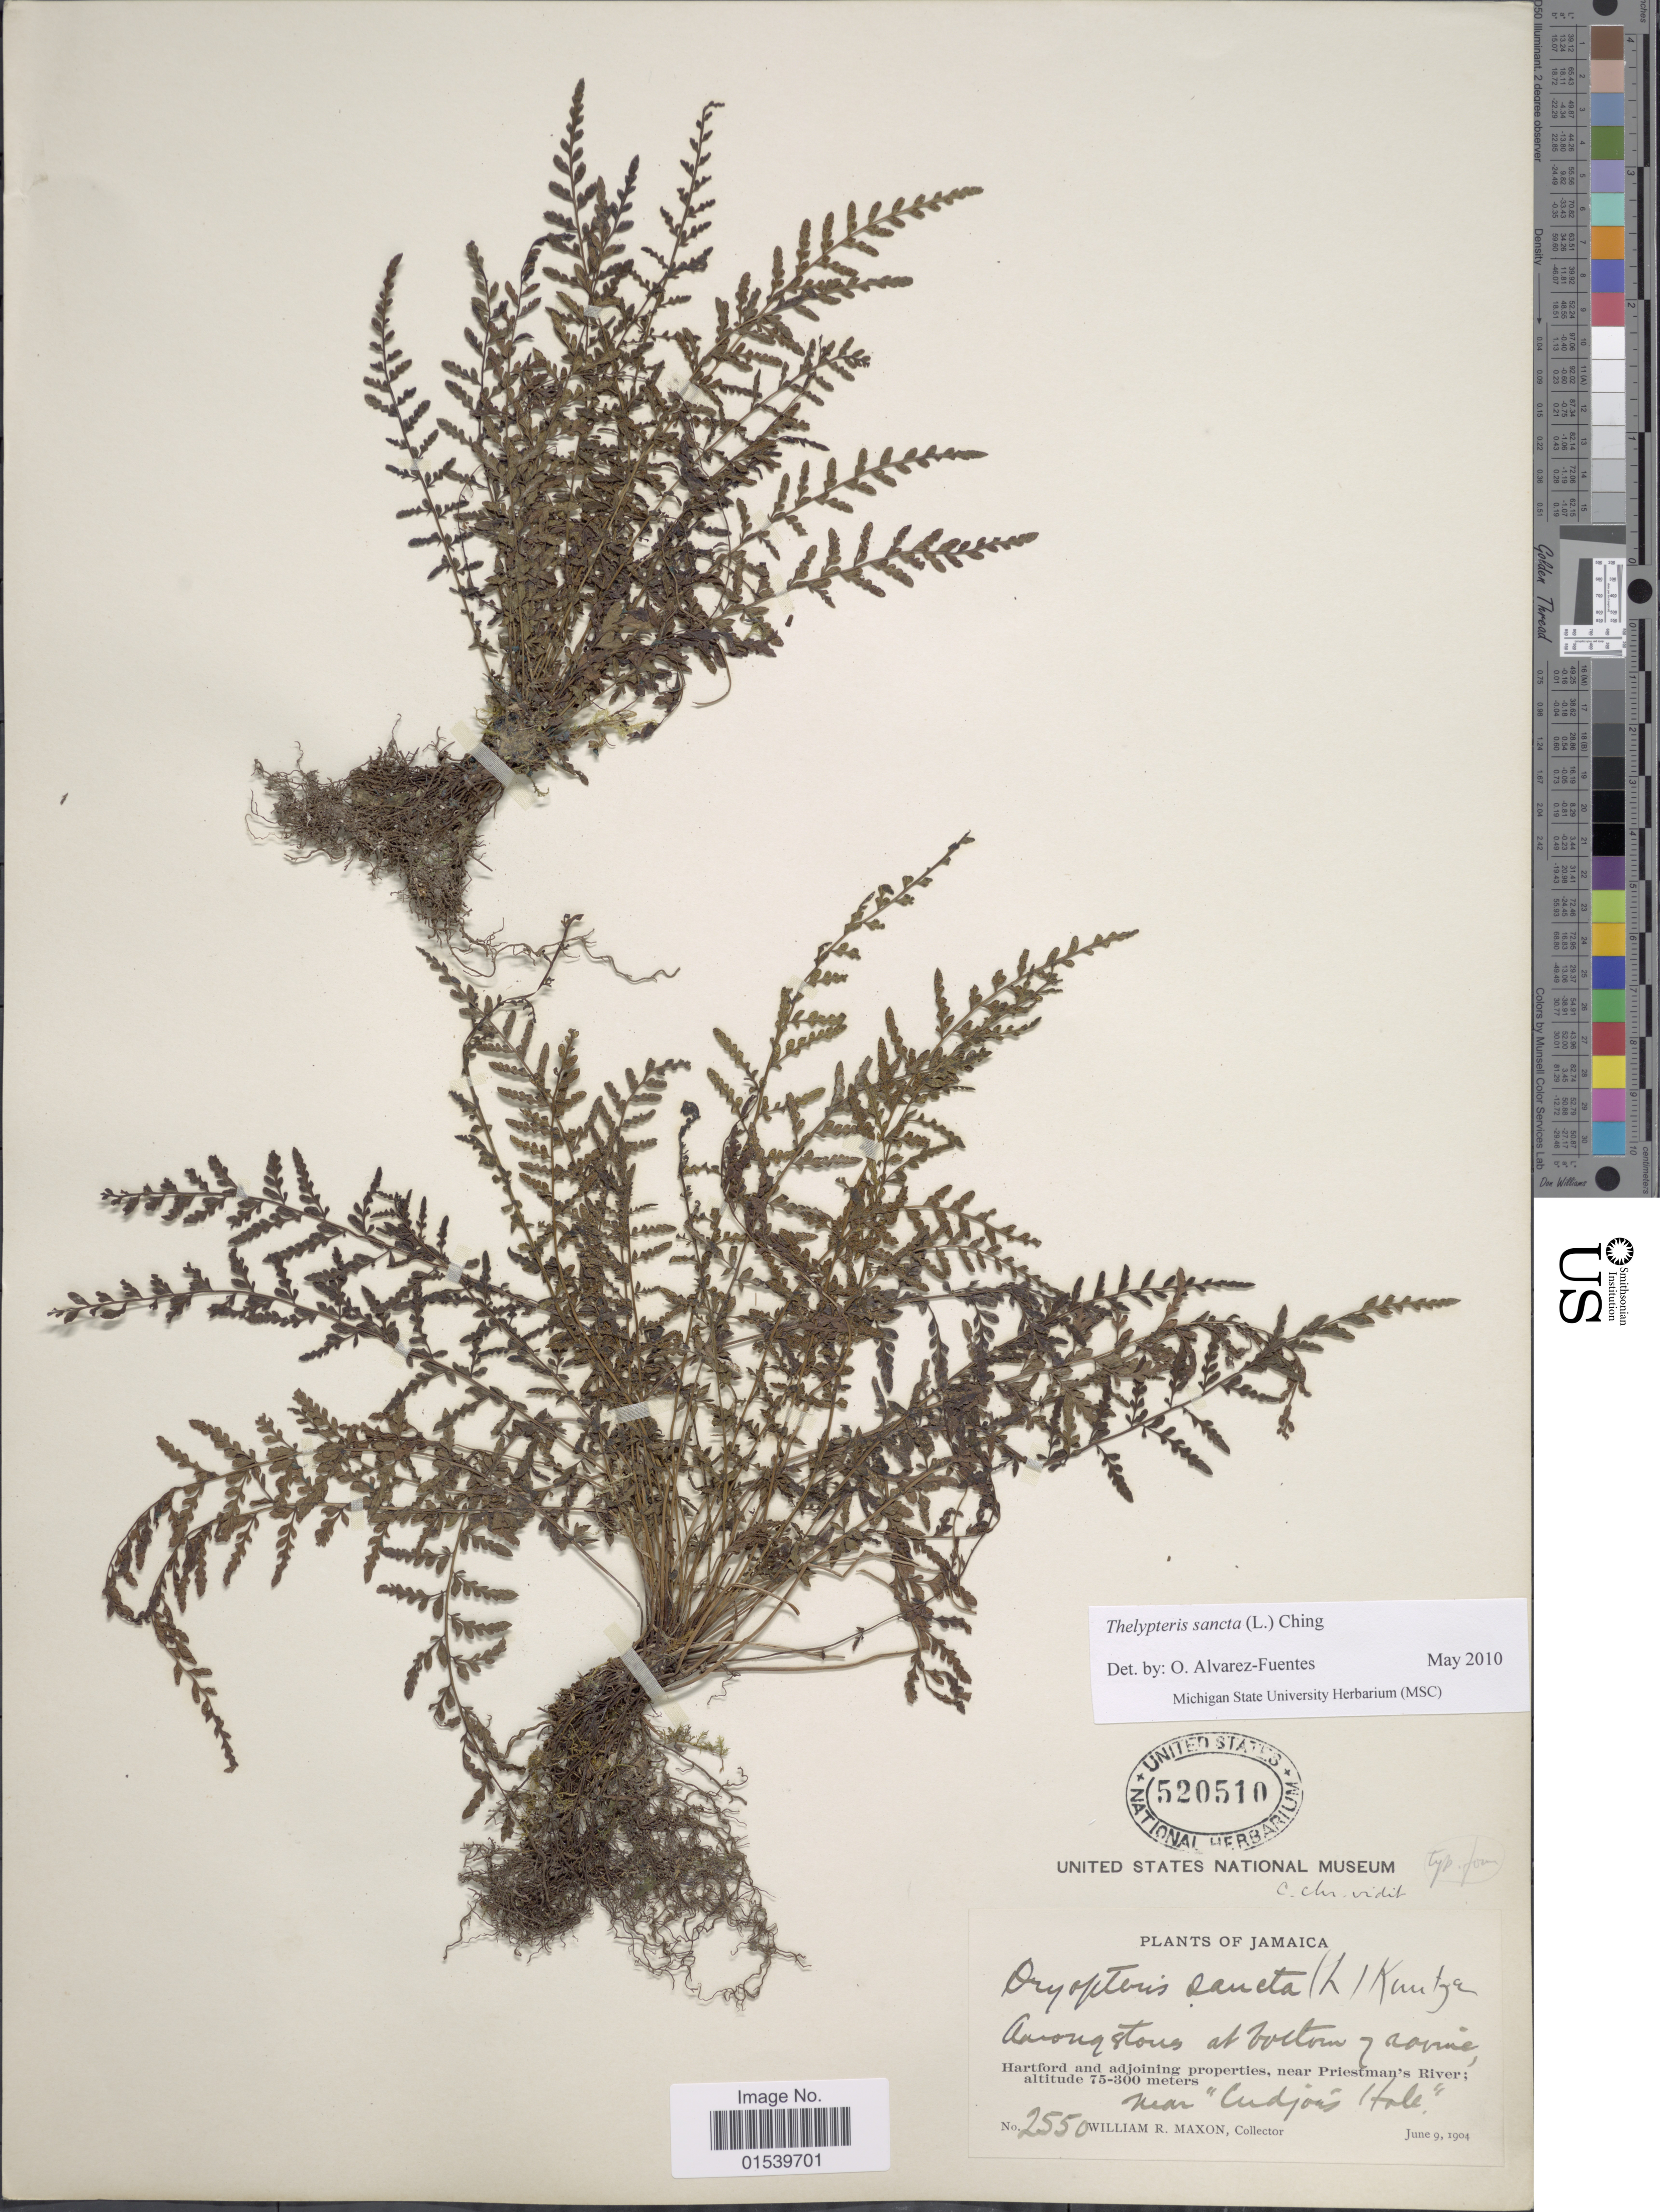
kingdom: Plantae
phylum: Tracheophyta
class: Polypodiopsida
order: Polypodiales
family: Thelypteridaceae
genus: Amauropelta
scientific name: Amauropelta sancta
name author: (L.) Pic. Serm.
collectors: W. R. Maxon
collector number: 2550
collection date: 1904-06-09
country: Jamaica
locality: Among stones at bottom of ravine, hartford and adjoining propertoes, near Priestman's River near 'Cudjous Hale'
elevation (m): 75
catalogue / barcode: US 520510